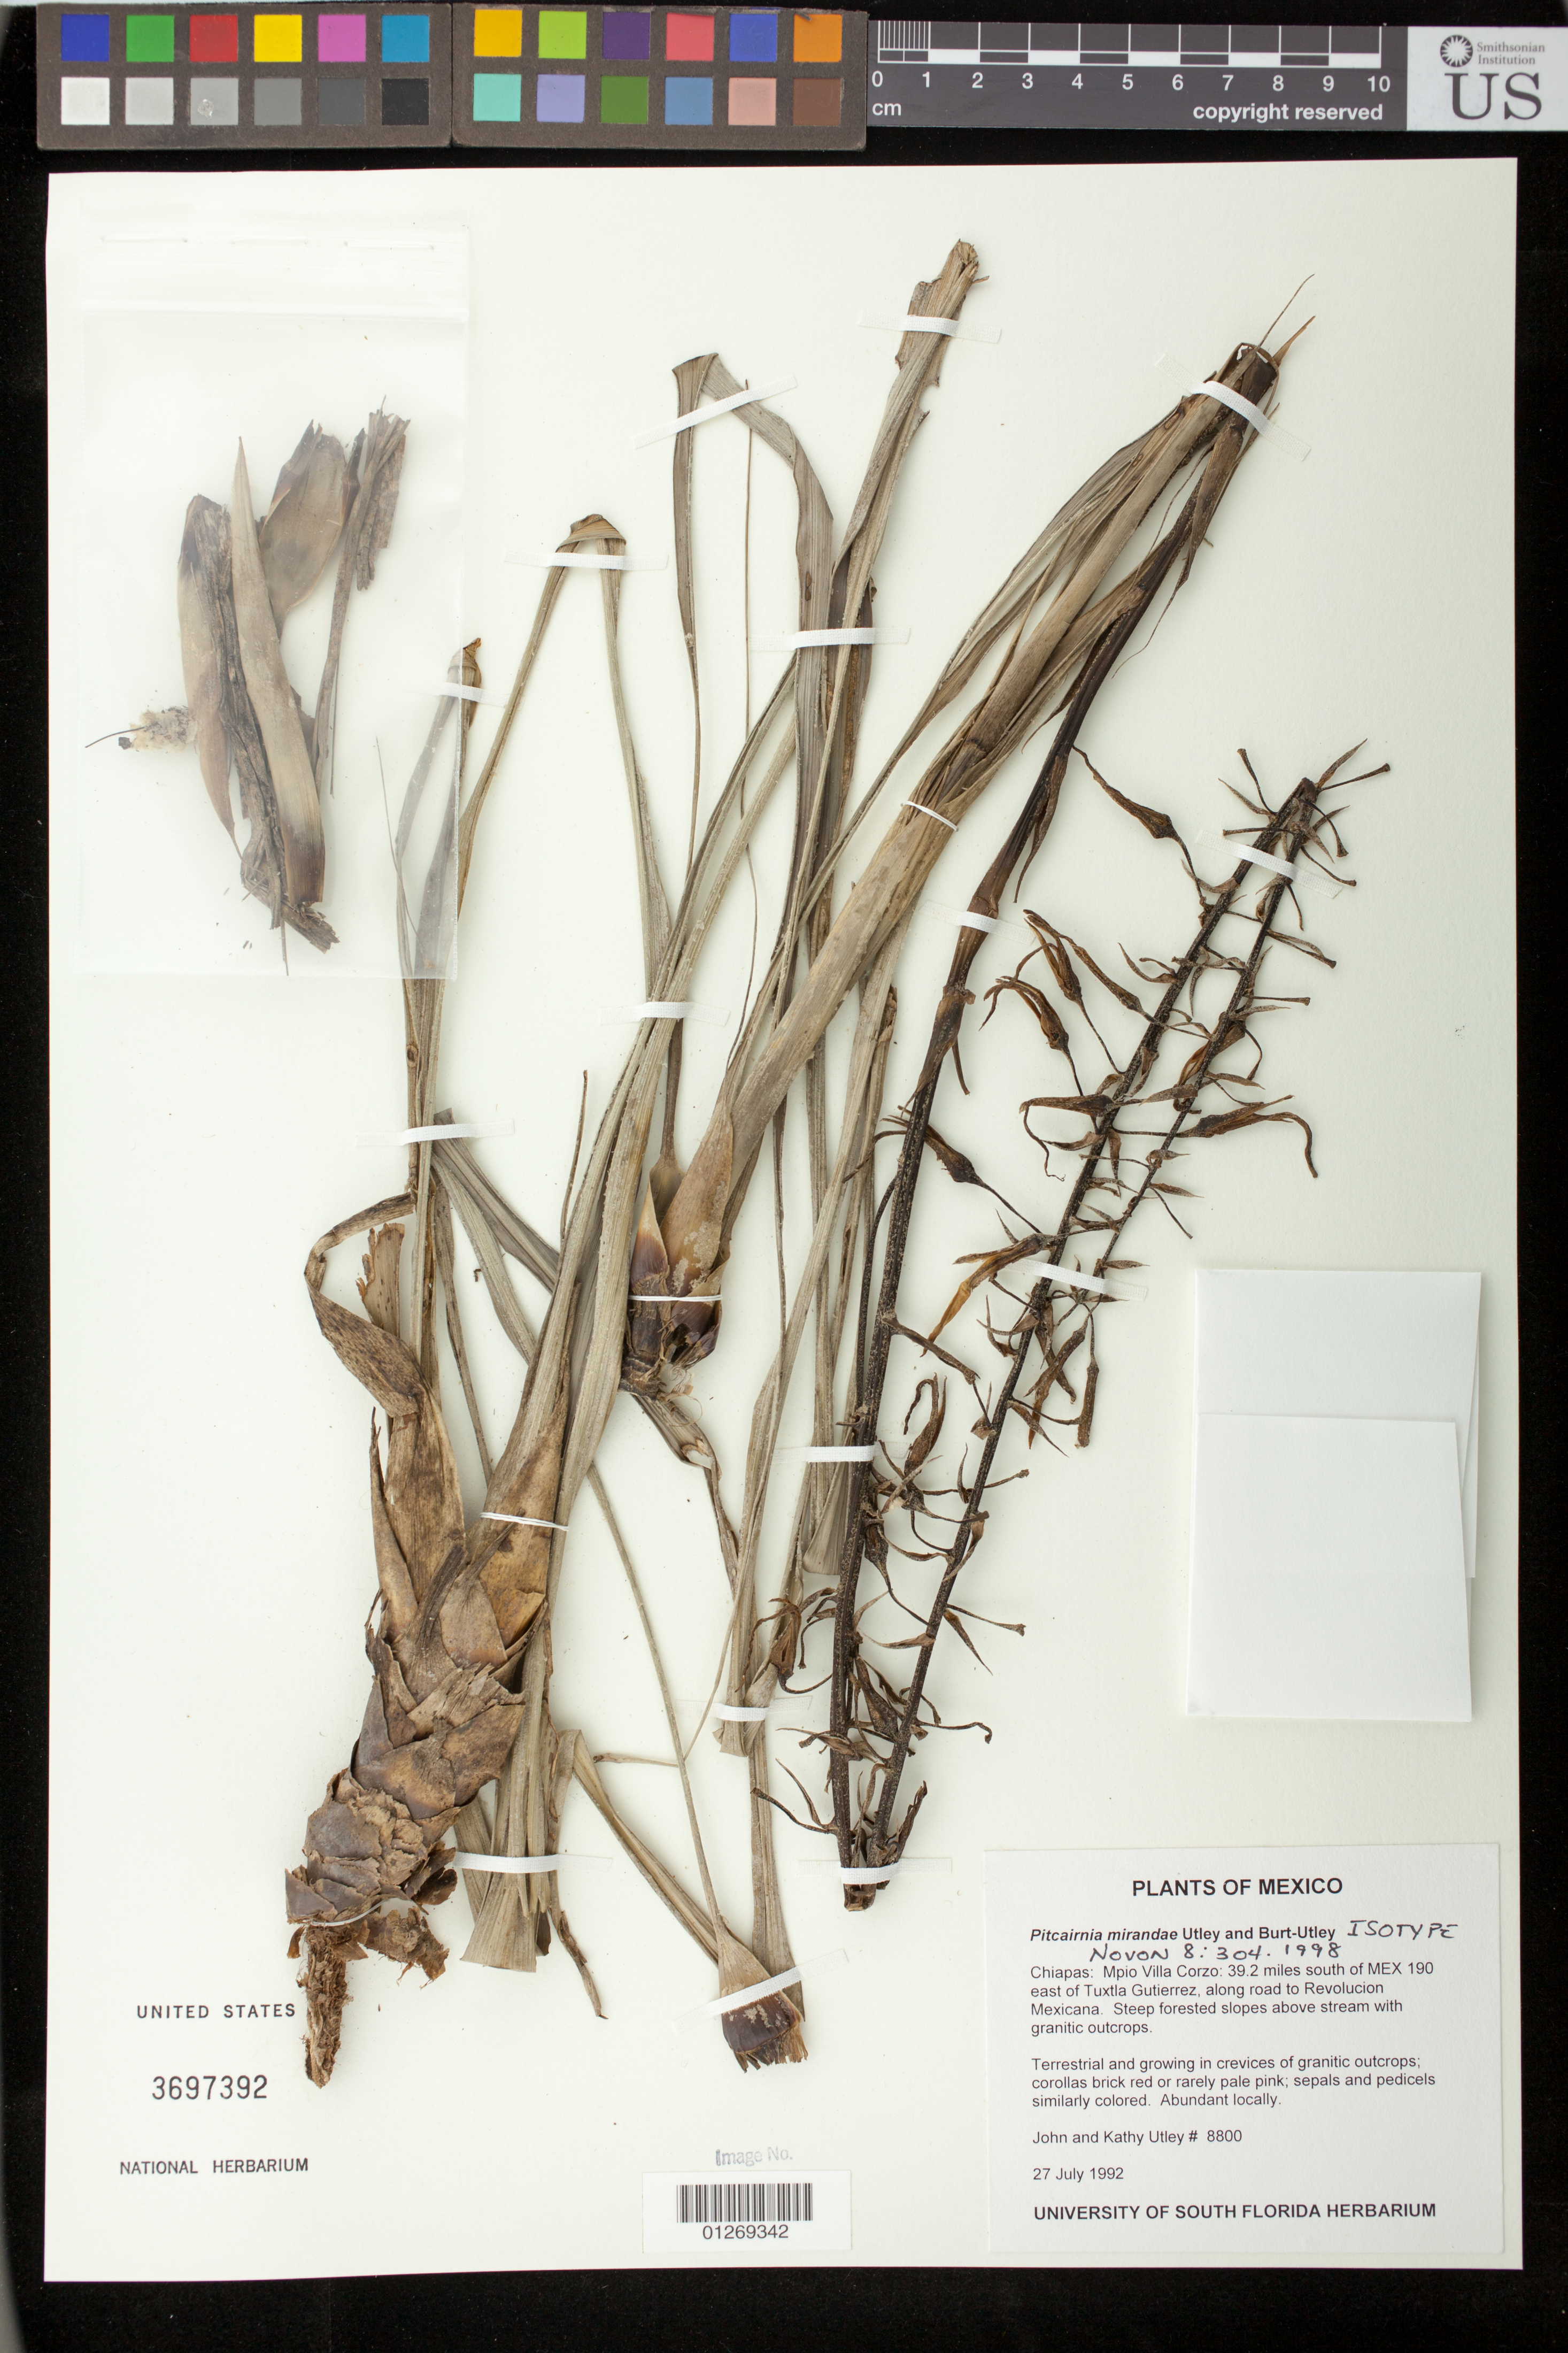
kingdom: Plantae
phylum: Tracheophyta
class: Liliopsida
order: Poales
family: Bromeliaceae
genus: Pitcairnia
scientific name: Pitcairnia mirandae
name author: Utley & Burt-Utley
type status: Isotype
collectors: J. F. Utley & K. M. Burt-Utley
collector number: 8800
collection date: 1992-07-27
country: Mexico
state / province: Chiapas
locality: Chiapas: Mpio. Villa Corzo: 39.2 miles south of MEX 190 east of Tuxtla Gutierrez, along road to Revolucion Mexicana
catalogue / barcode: US 3697392